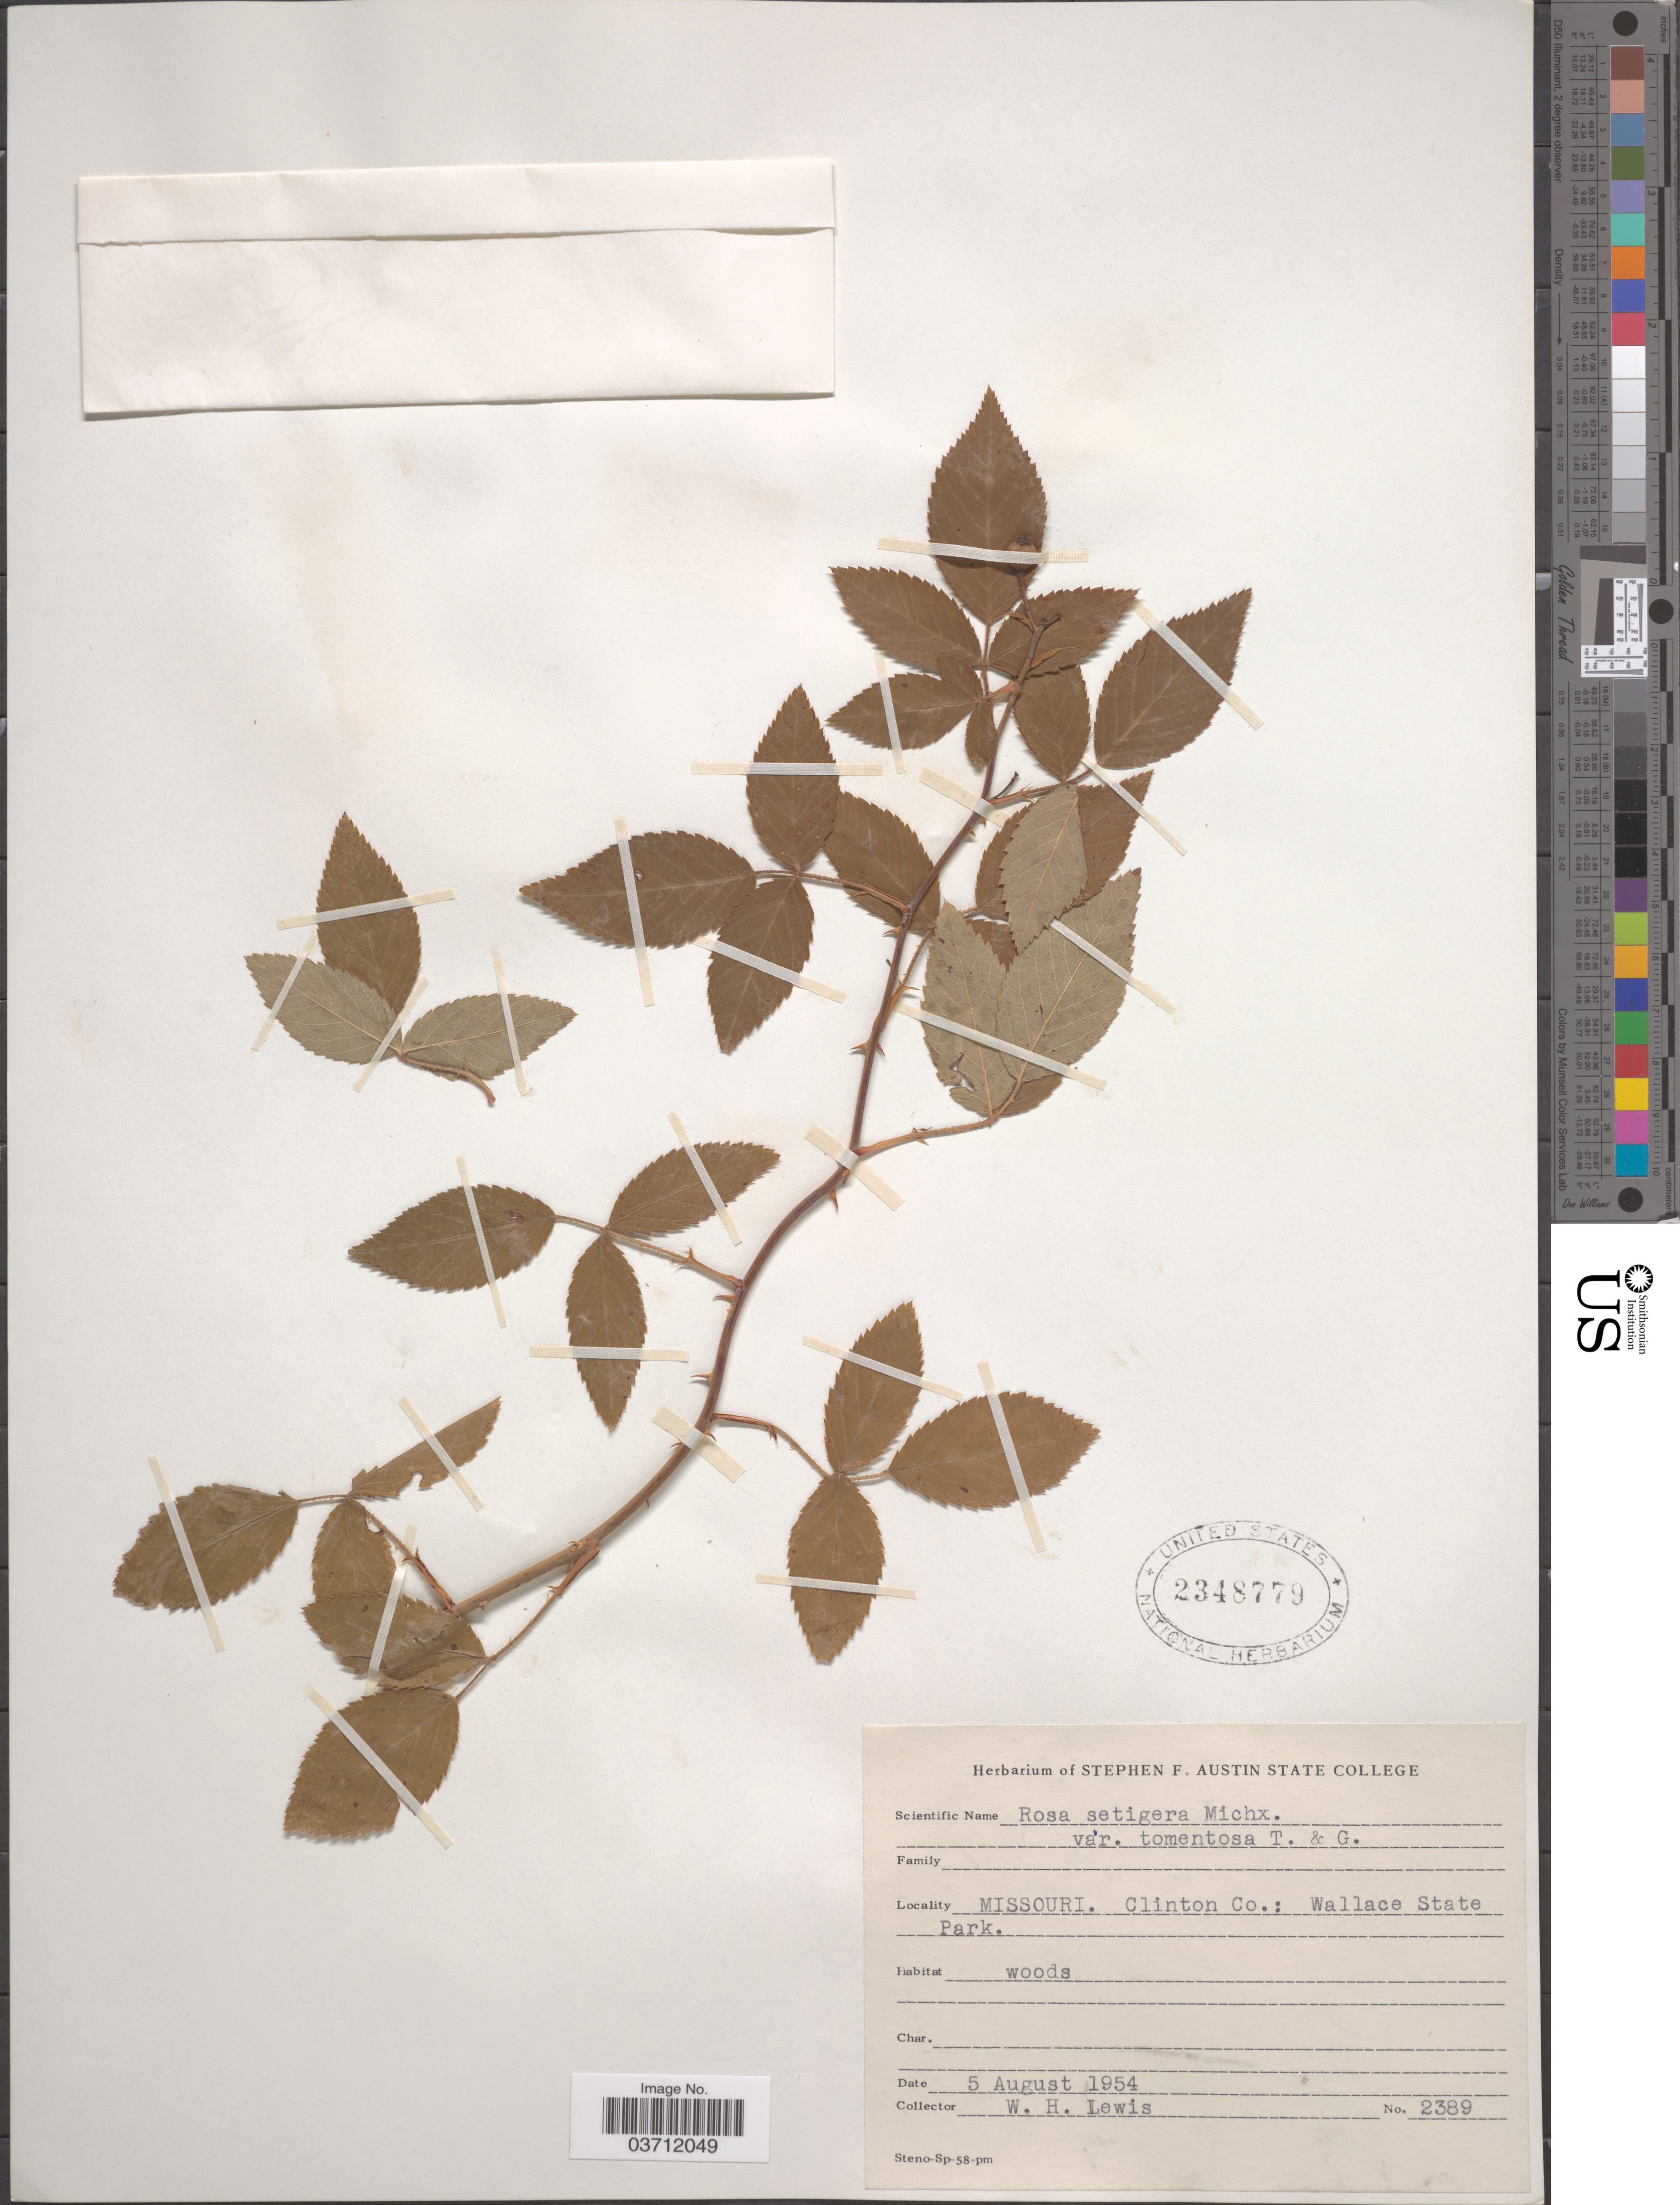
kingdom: Plantae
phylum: Tracheophyta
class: Magnoliopsida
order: Rosales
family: Rosaceae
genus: Rosa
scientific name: Rosa setigera var. tomentosa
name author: Torr. & A. Gray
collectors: W. H. Lewis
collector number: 2389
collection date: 1954-08-05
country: United States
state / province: Missouri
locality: Clinton Co.: Wallace State Park.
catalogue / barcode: US 2348779